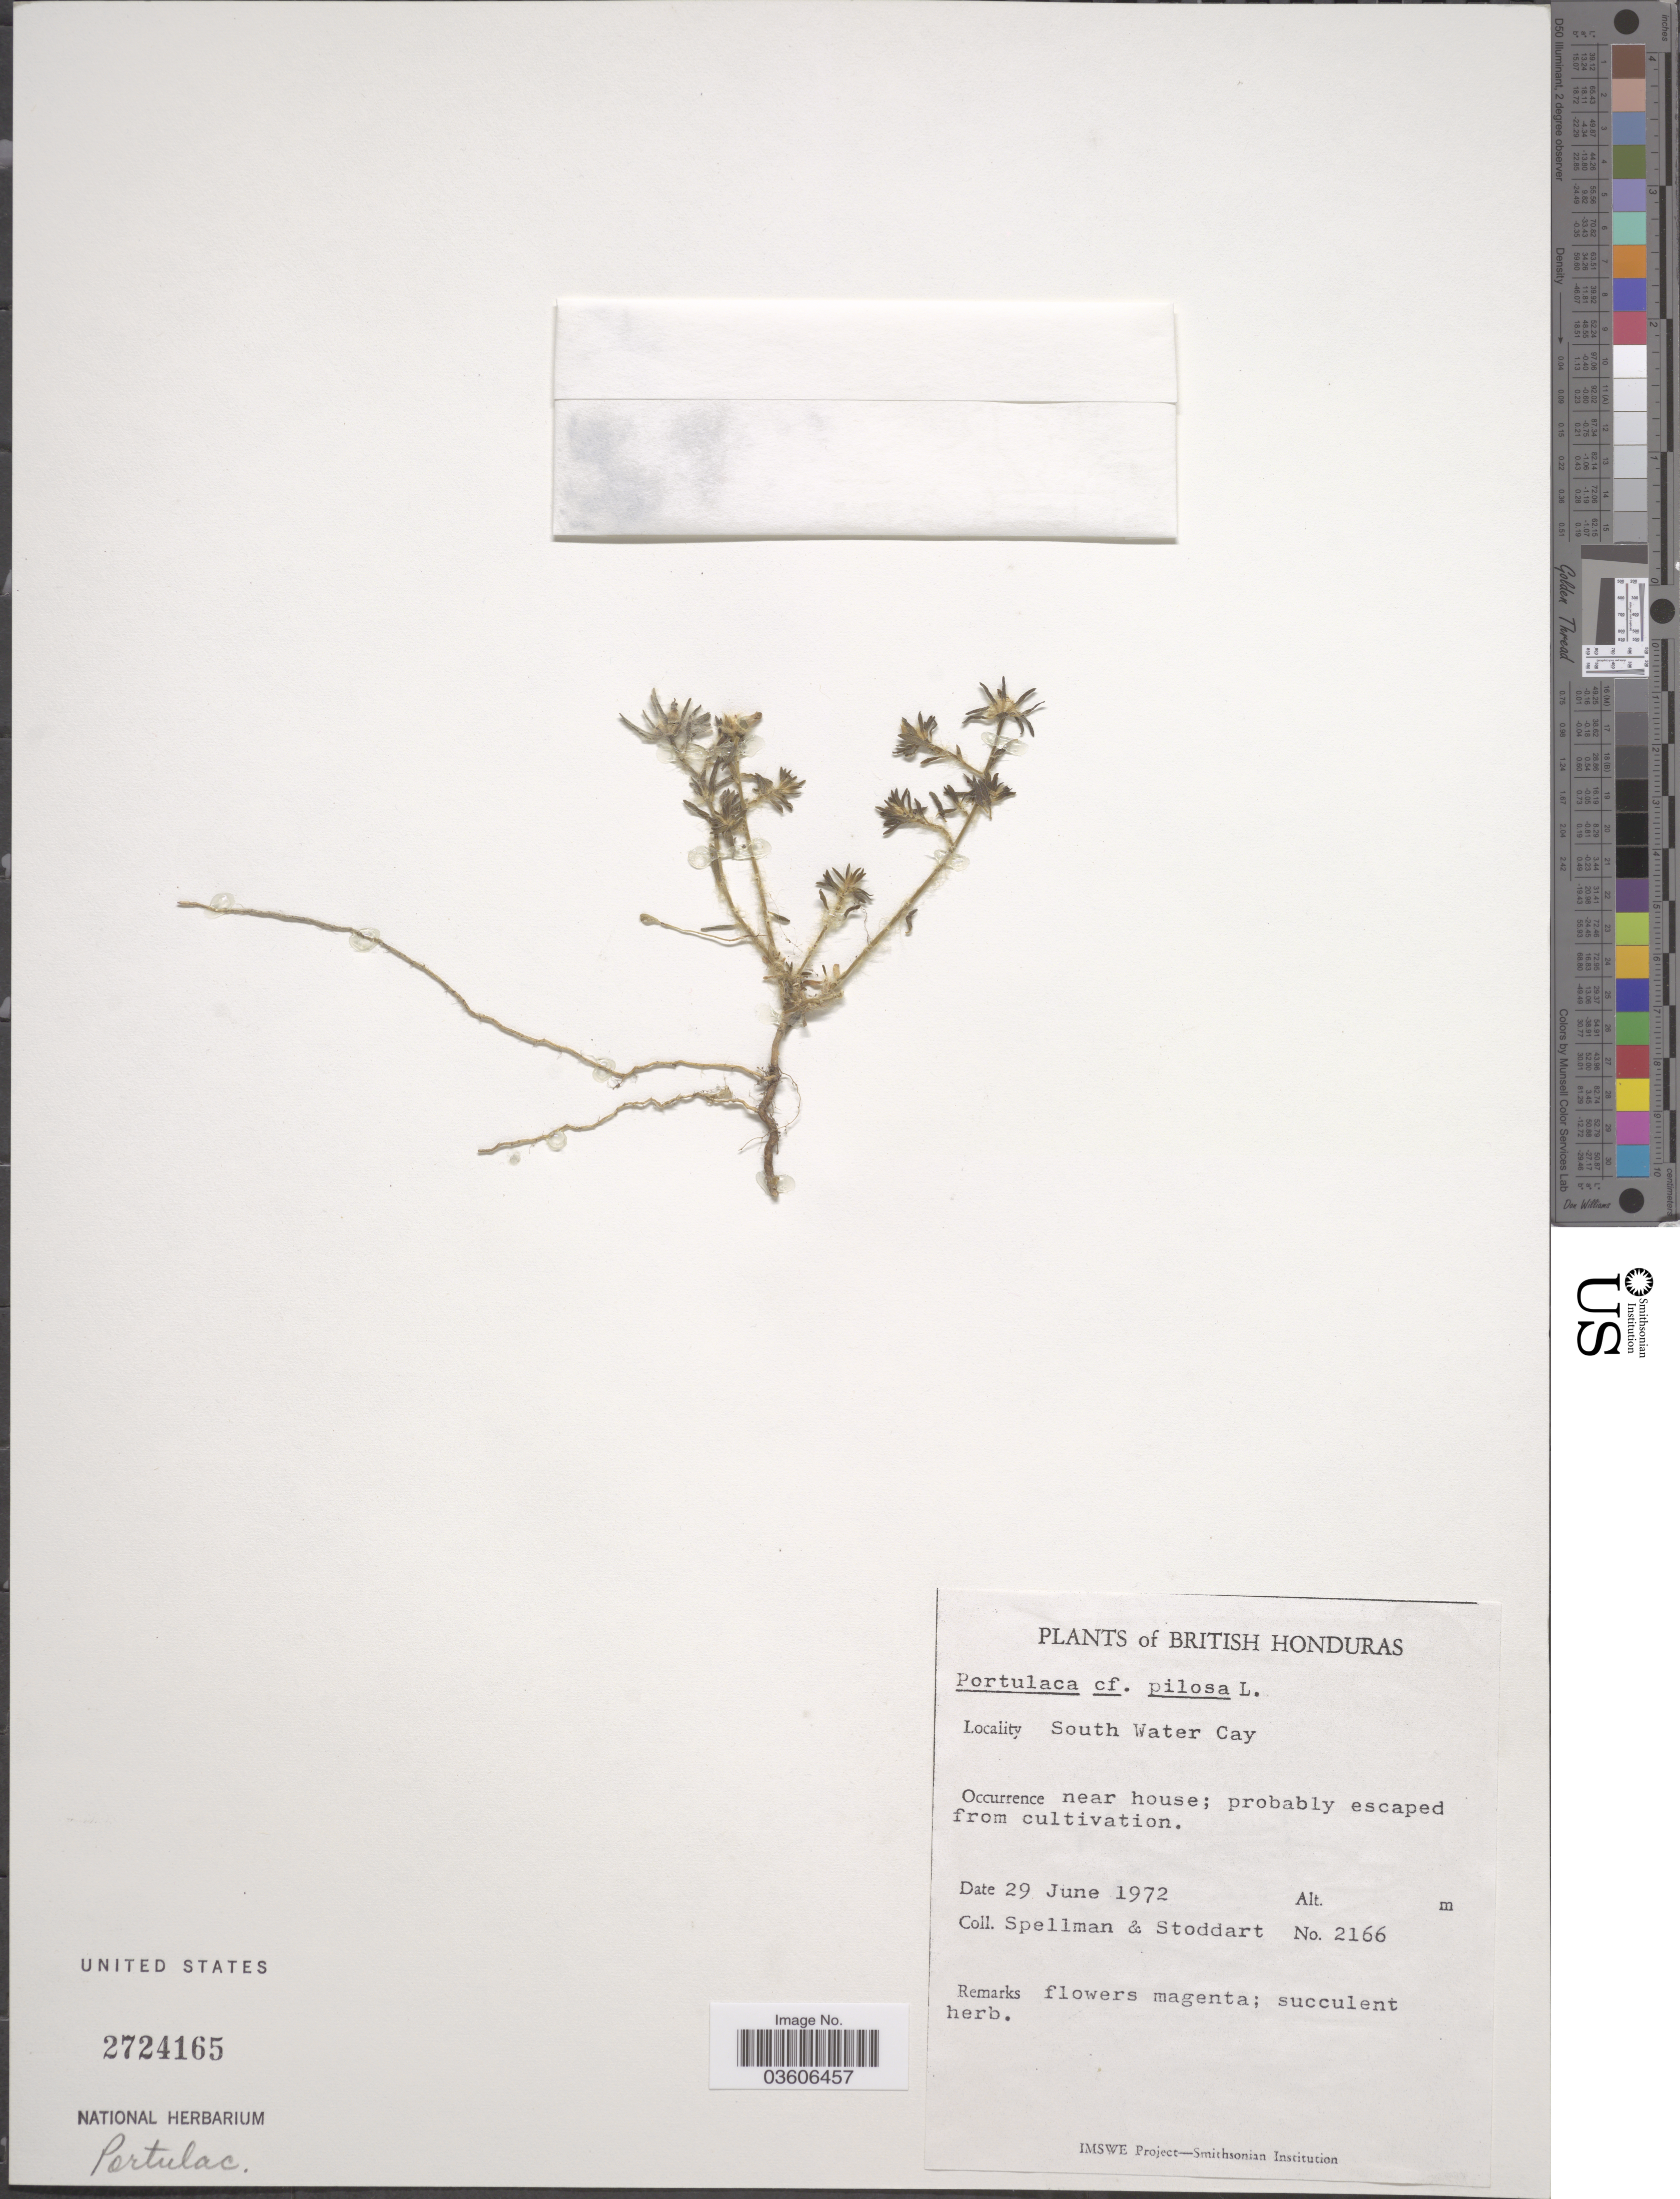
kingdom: Plantae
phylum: Tracheophyta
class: Magnoliopsida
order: Caryophyllales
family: Portulacaceae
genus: Portulaca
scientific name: Portulaca pilosa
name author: L.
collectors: Spellman, -- & -. Stoddart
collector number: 2166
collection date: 1972-06-29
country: Belize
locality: British Honduras. South Water Cay.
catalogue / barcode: US 2724165